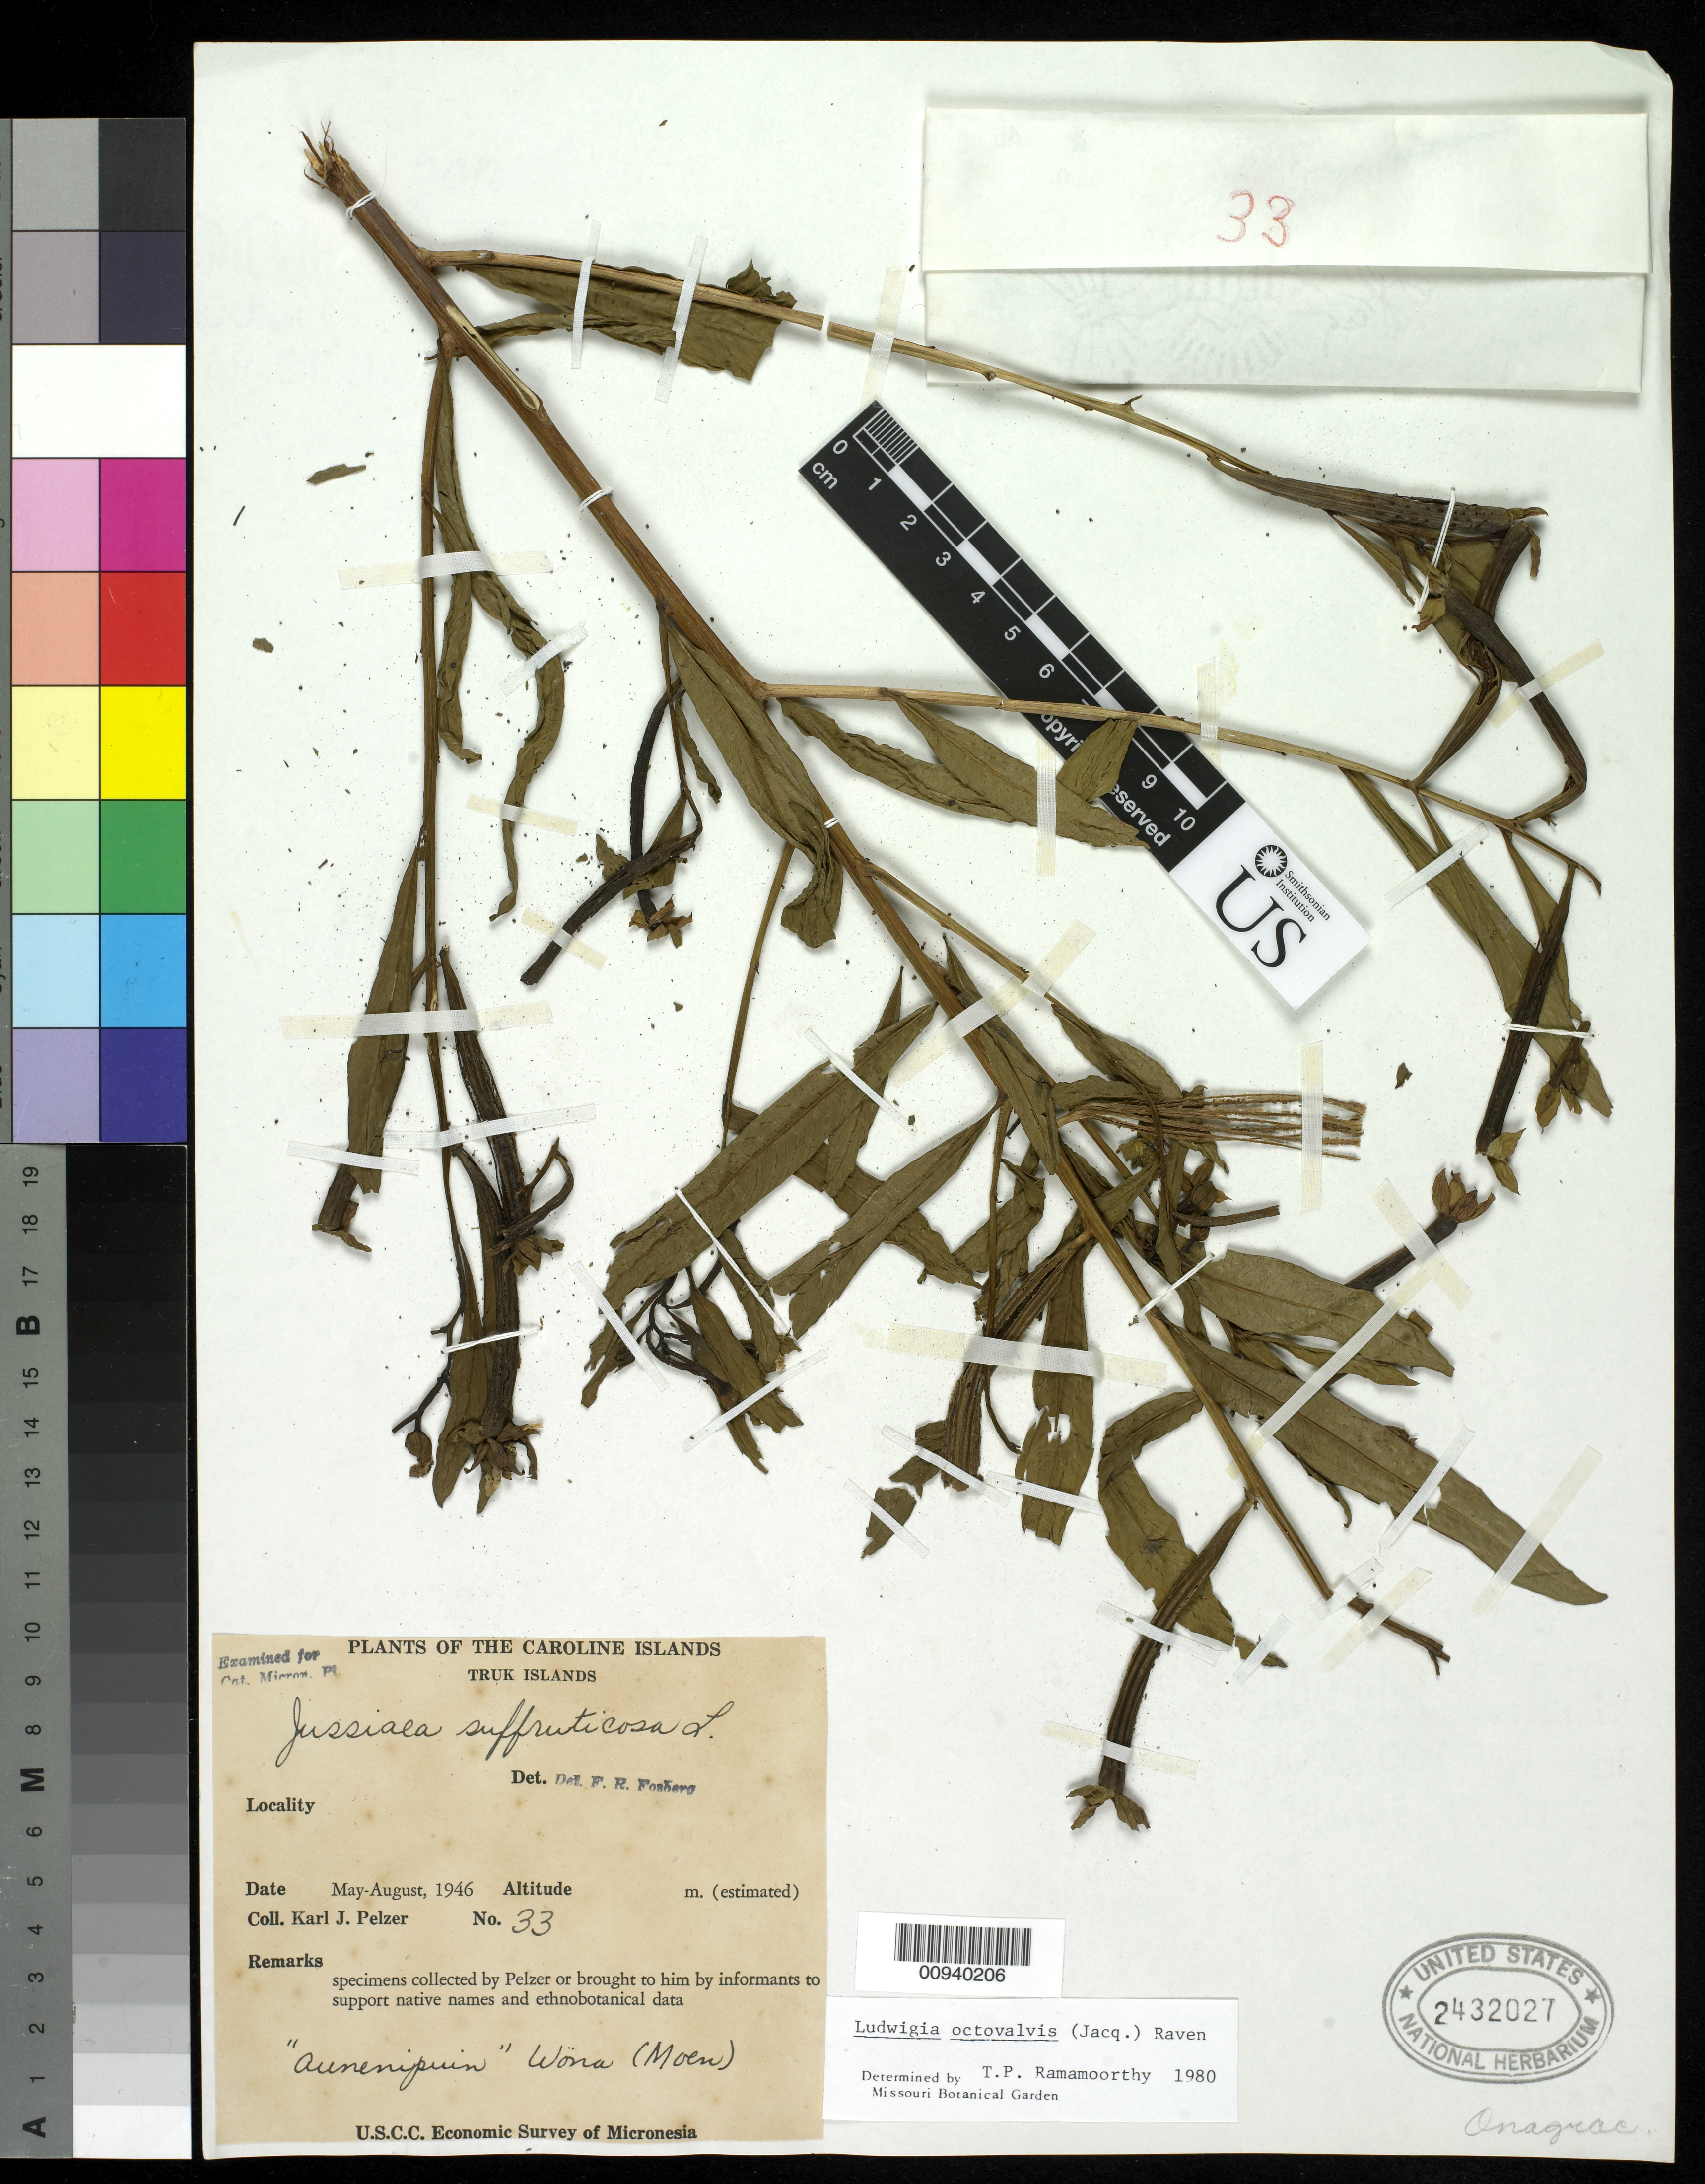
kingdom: Plantae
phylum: Tracheophyta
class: Magnoliopsida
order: Myrtales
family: Onagraceae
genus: Ludwigia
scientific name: Ludwigia octovalvis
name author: (Jacq.) P.H. Raven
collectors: K. J. Pelzer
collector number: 33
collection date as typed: May 1946 to Aug 1946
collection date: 1946-05/1946-08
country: Micronesia, Federated States of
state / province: Truk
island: Truk (Chuuk) Is.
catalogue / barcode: US 2432027